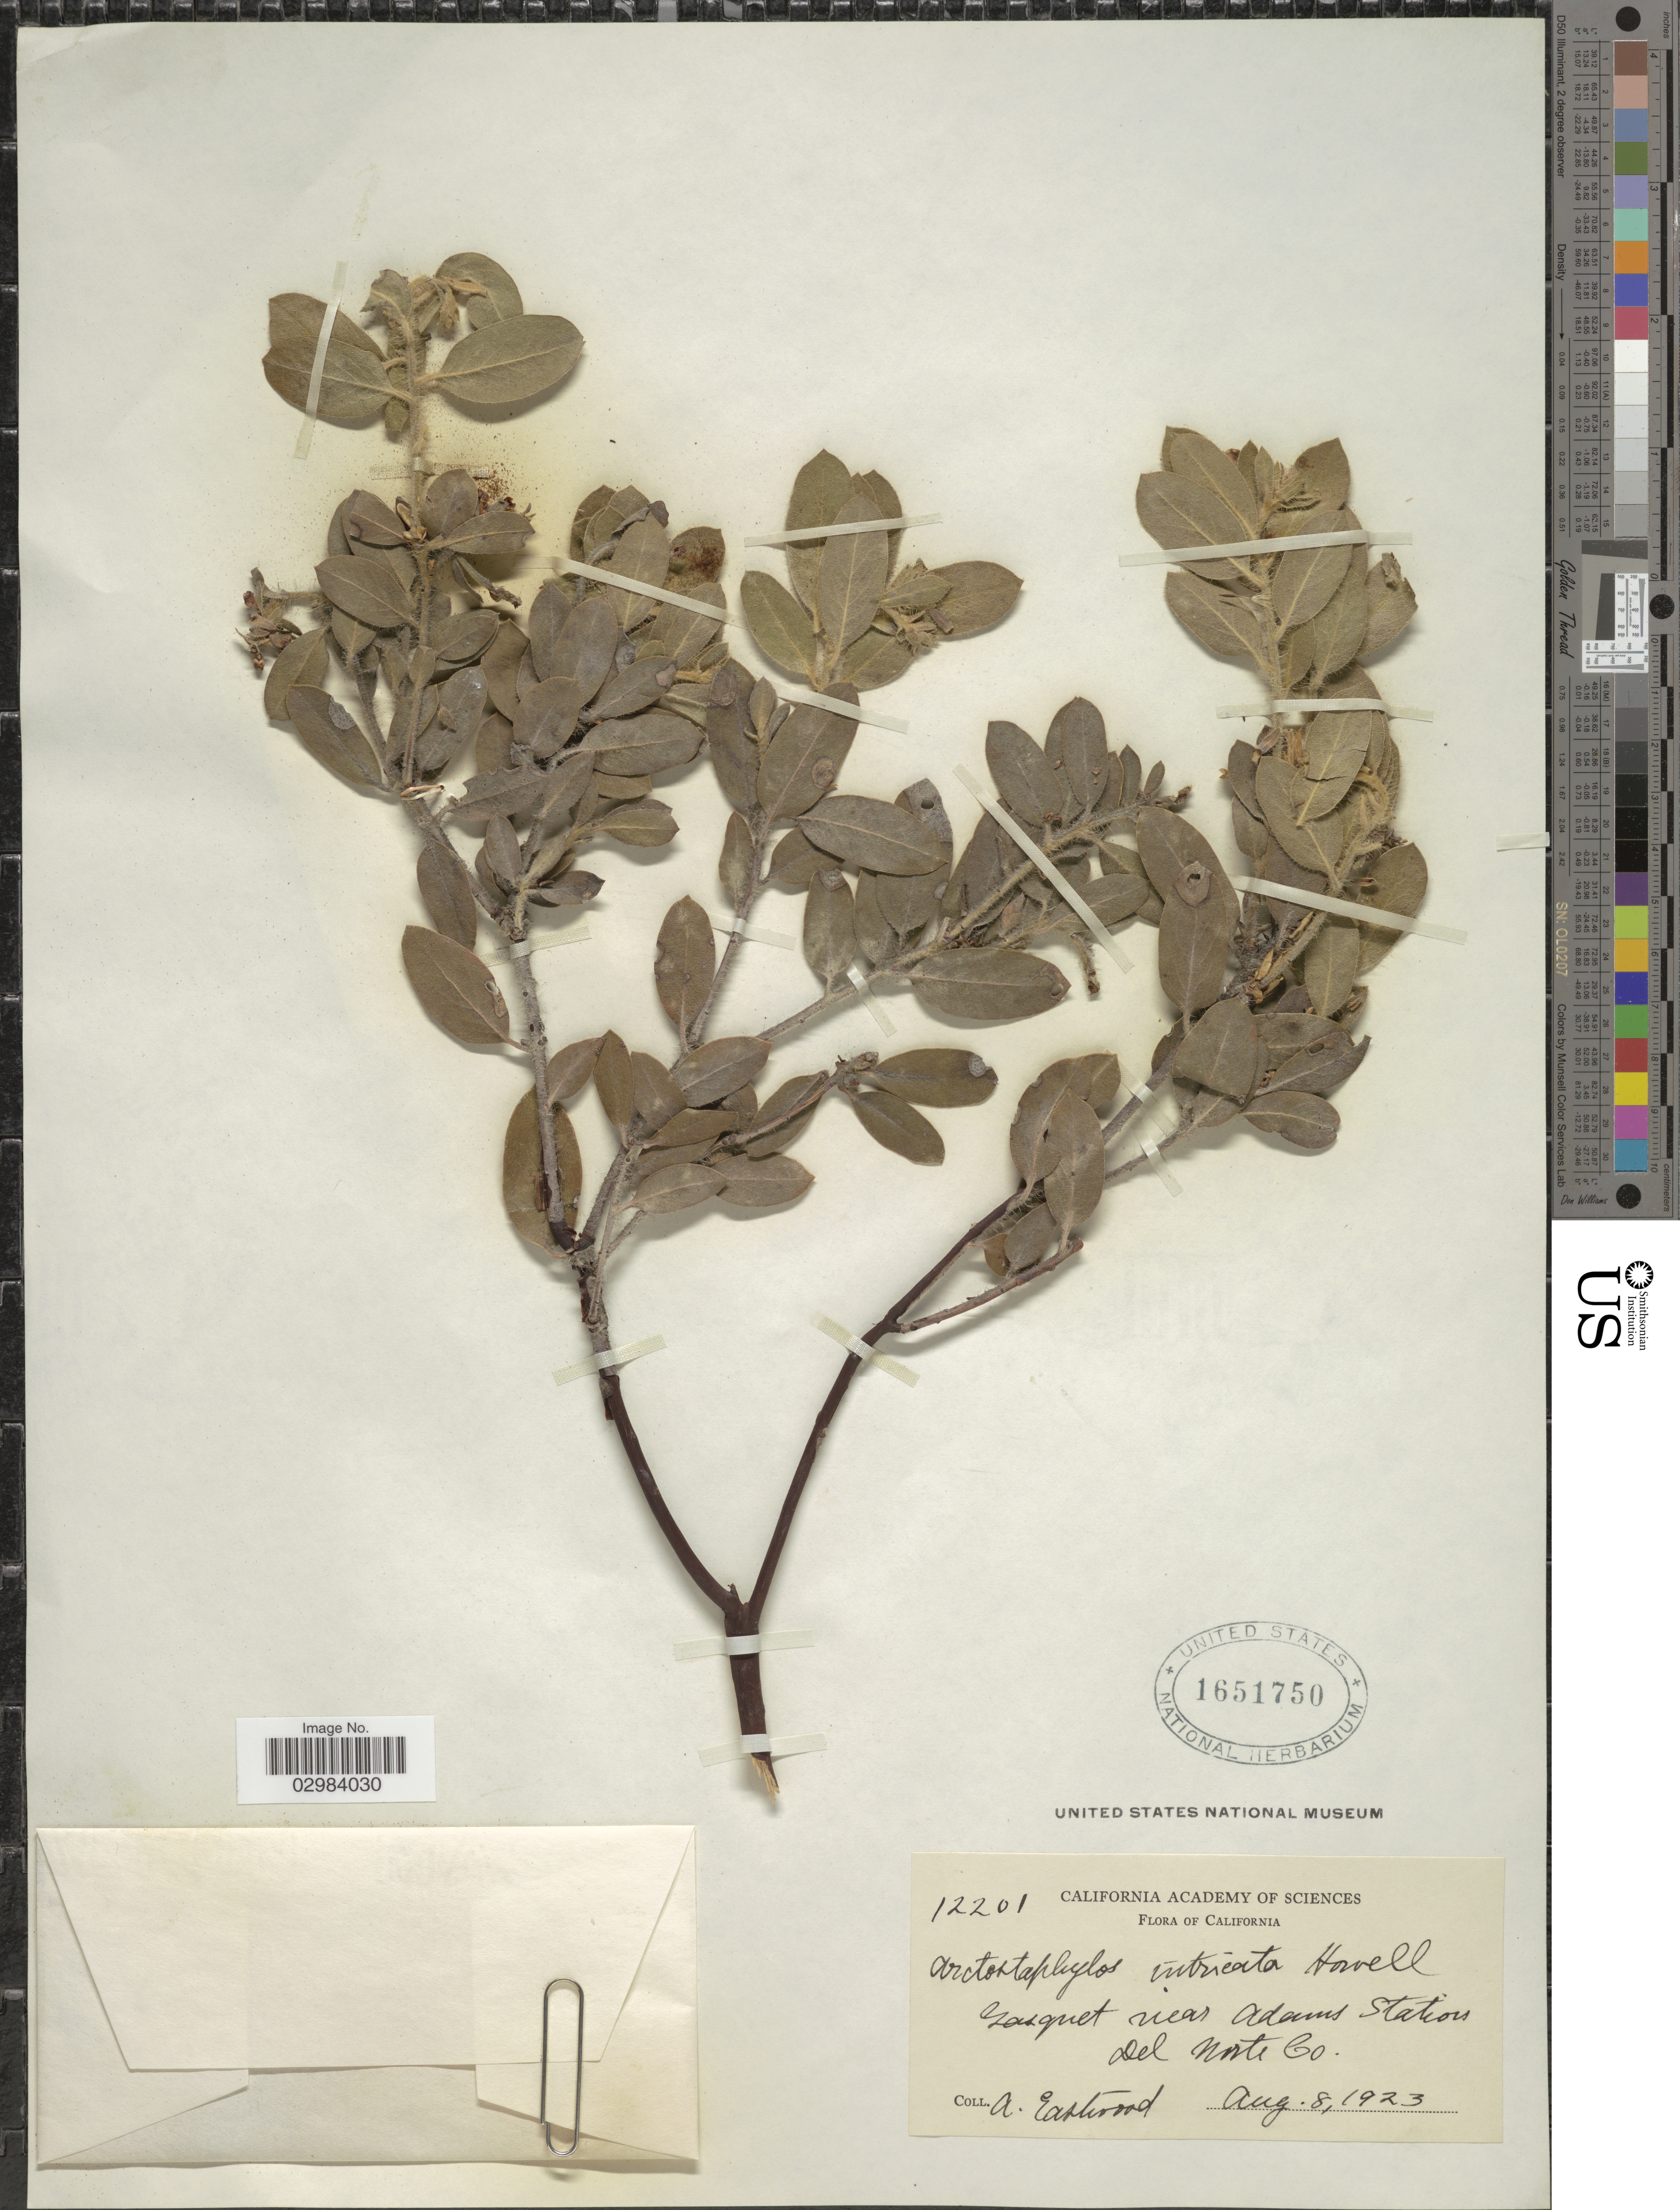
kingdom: Plantae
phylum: Tracheophyta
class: Magnoliopsida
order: Ericales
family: Ericaceae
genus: Arctostaphylos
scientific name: Arctostaphylos intricata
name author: Howell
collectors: A. Eastwood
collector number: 12201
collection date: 1923-08-08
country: United States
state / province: California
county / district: Del Norte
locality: Gasquet near Adams Station del Norte Co.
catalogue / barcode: US 1651750